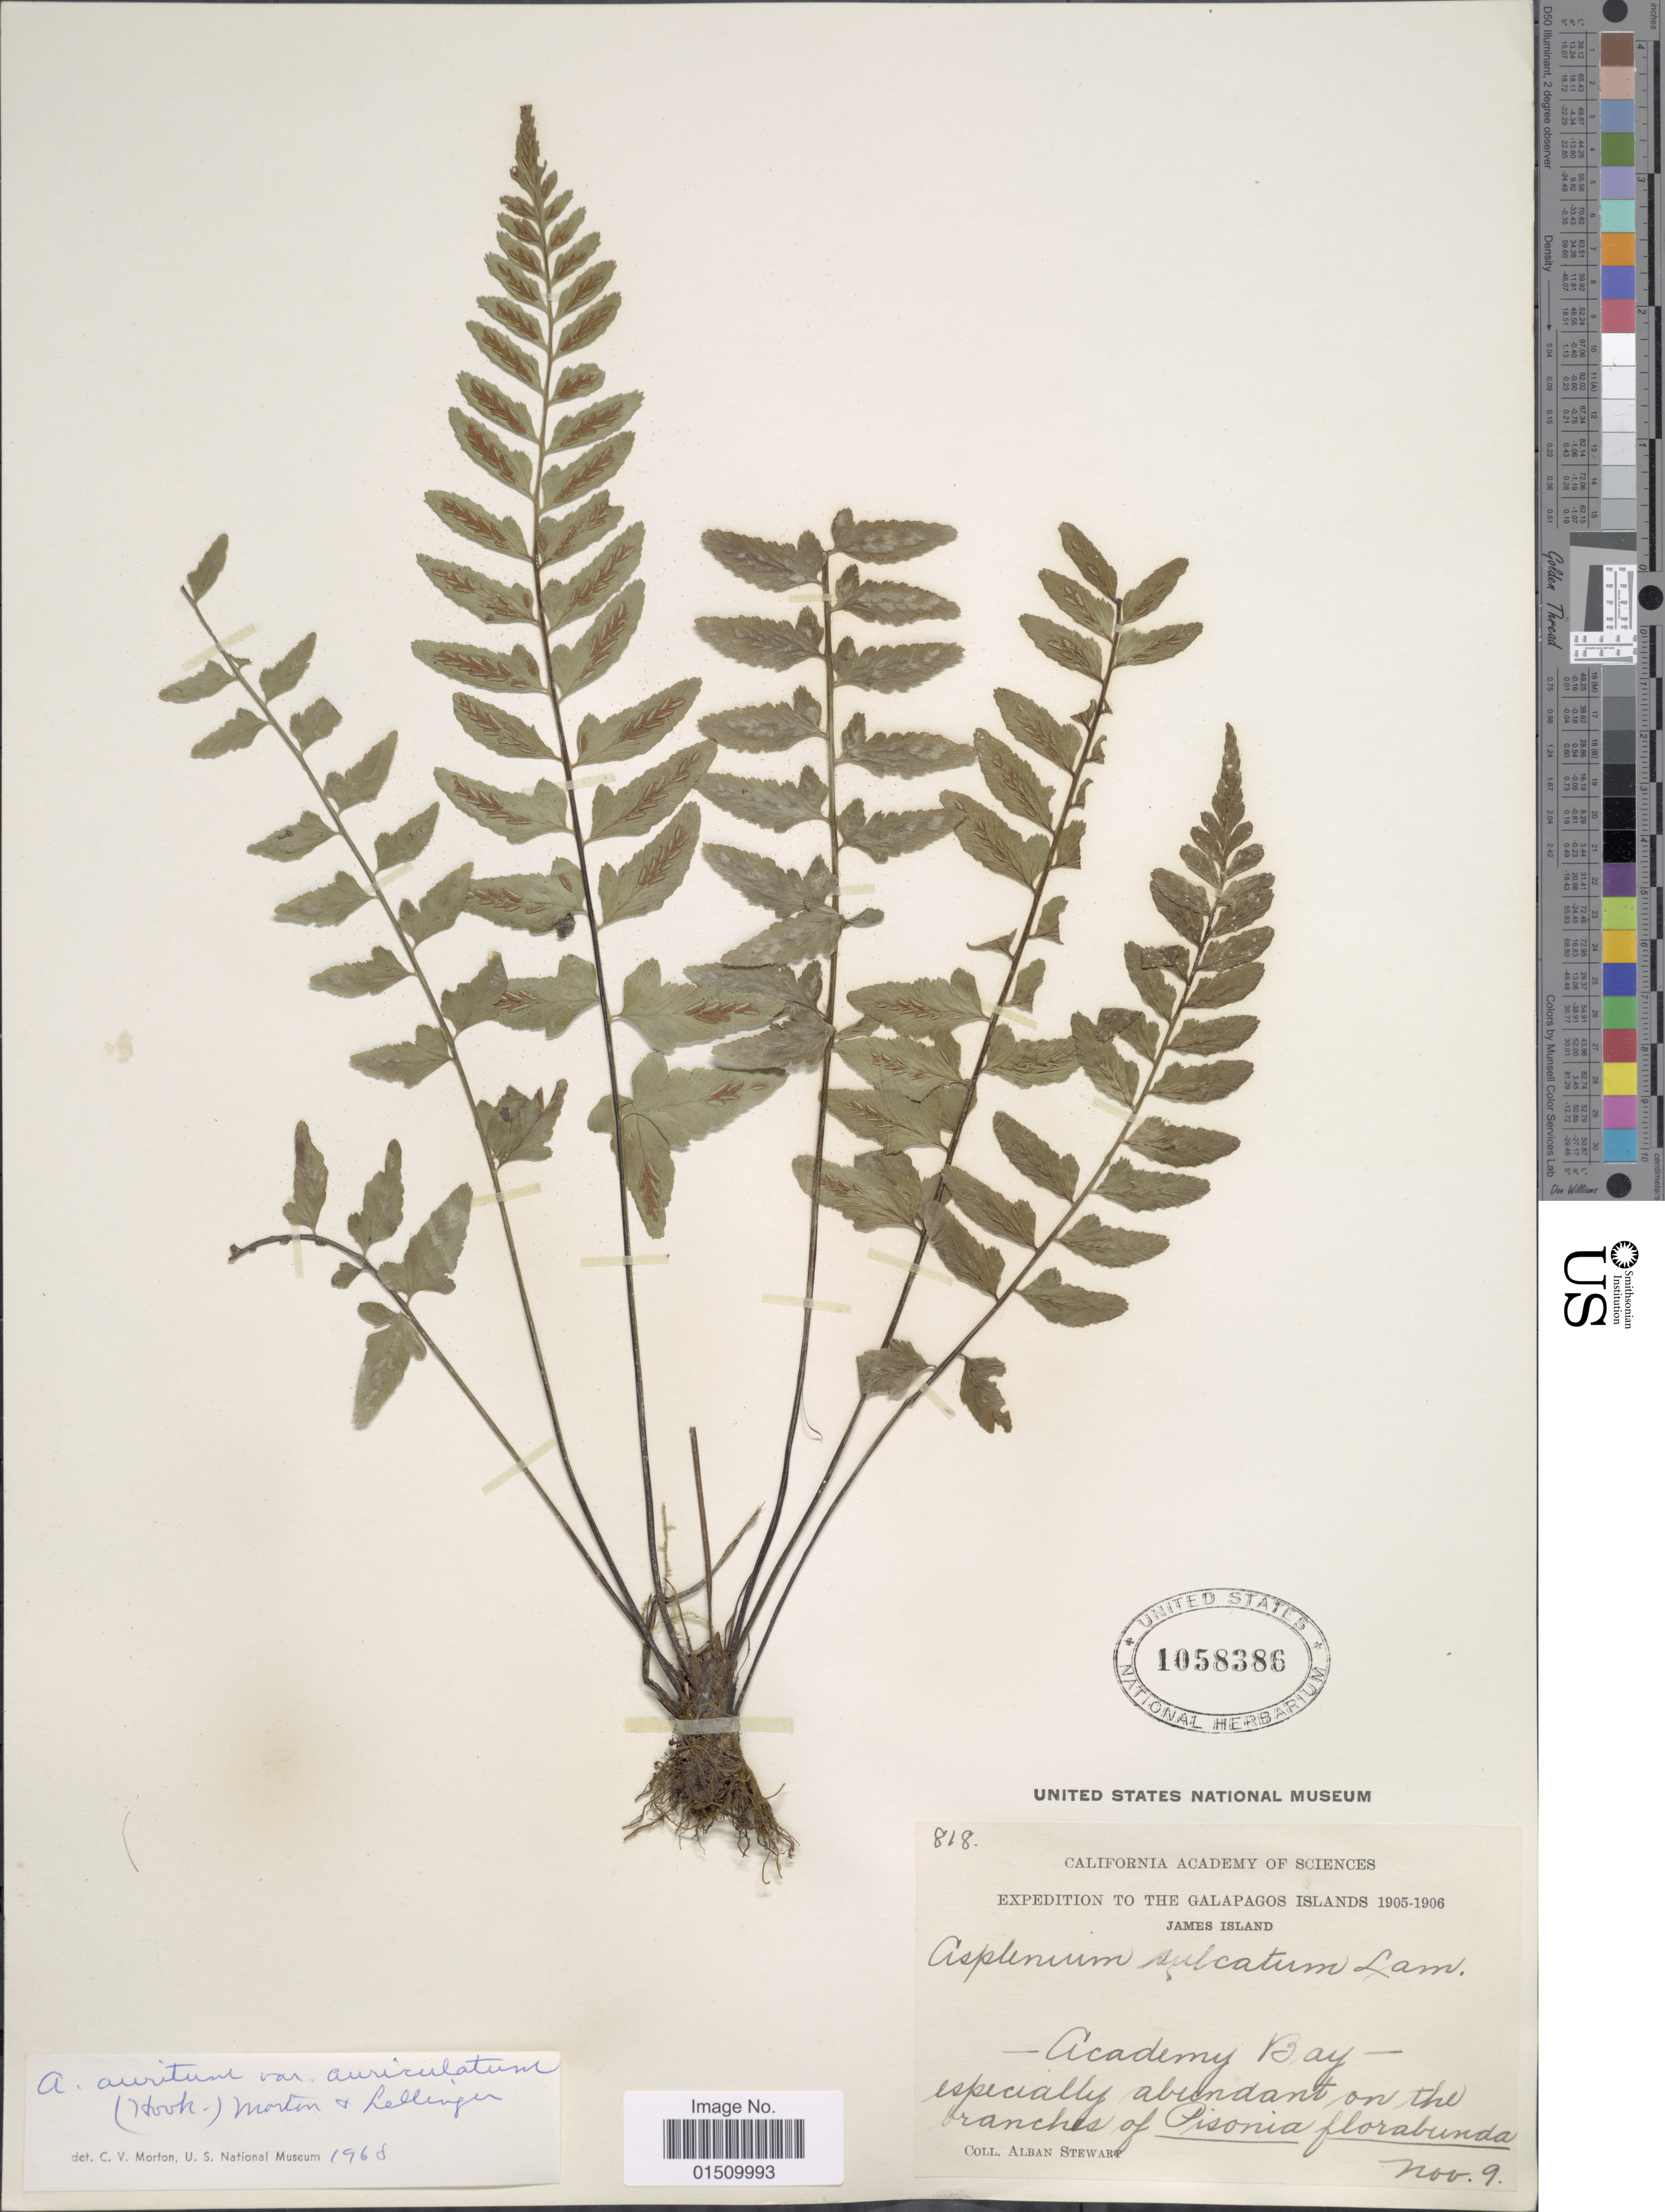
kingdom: Plantae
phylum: Tracheophyta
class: Polypodiopsida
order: Polypodiales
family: Aspleniaceae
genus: Asplenium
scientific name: Asplenium auritum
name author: Sw.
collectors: A. Stewart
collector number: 818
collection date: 1905-11-09/1906-11-09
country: Ecuador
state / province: Colón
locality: Galapagos Islands, James Island, Academy Bay.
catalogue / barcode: US 1058386